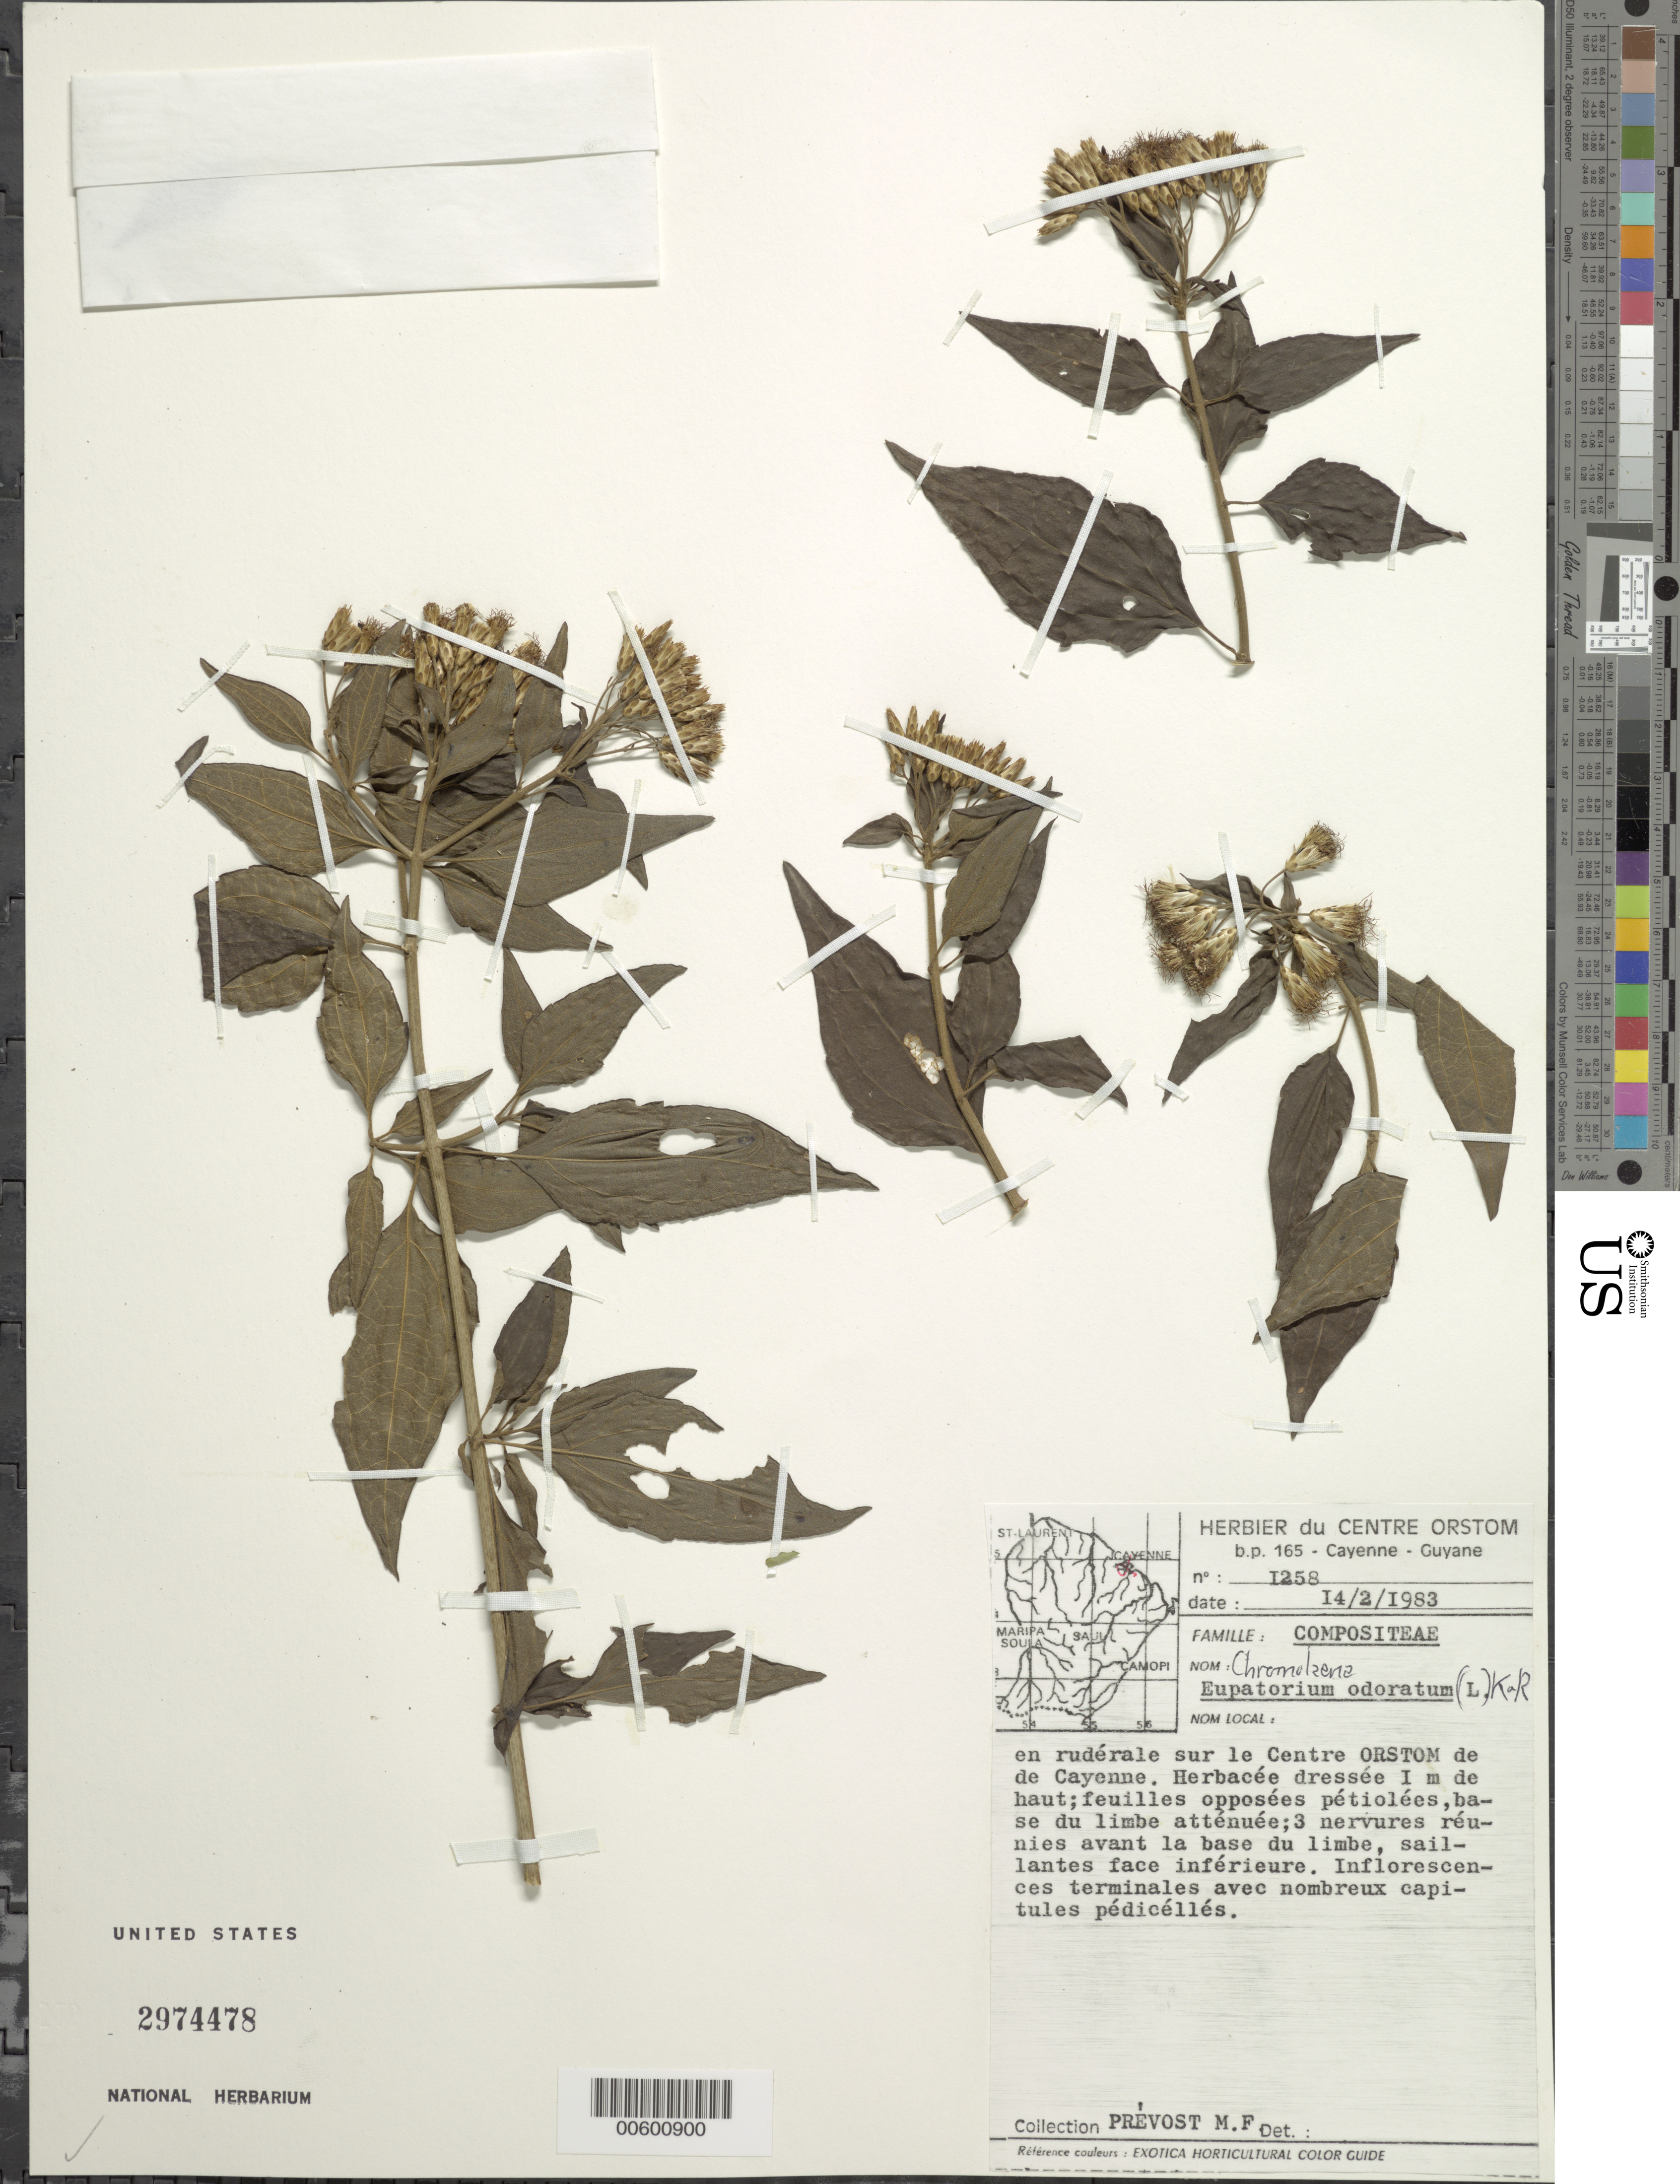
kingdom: Plantae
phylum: Tracheophyta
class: Magnoliopsida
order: Asterales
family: Asteraceae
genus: Chromolaena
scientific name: Chromolaena odorata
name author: (L.) R.M. King & H. Rob.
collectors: M.-F. Prévost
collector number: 1258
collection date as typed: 14-Feb-83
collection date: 1983-02-14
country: French Guiana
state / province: Cayenne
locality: Cayenne, ORSTOM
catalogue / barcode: US 2974478